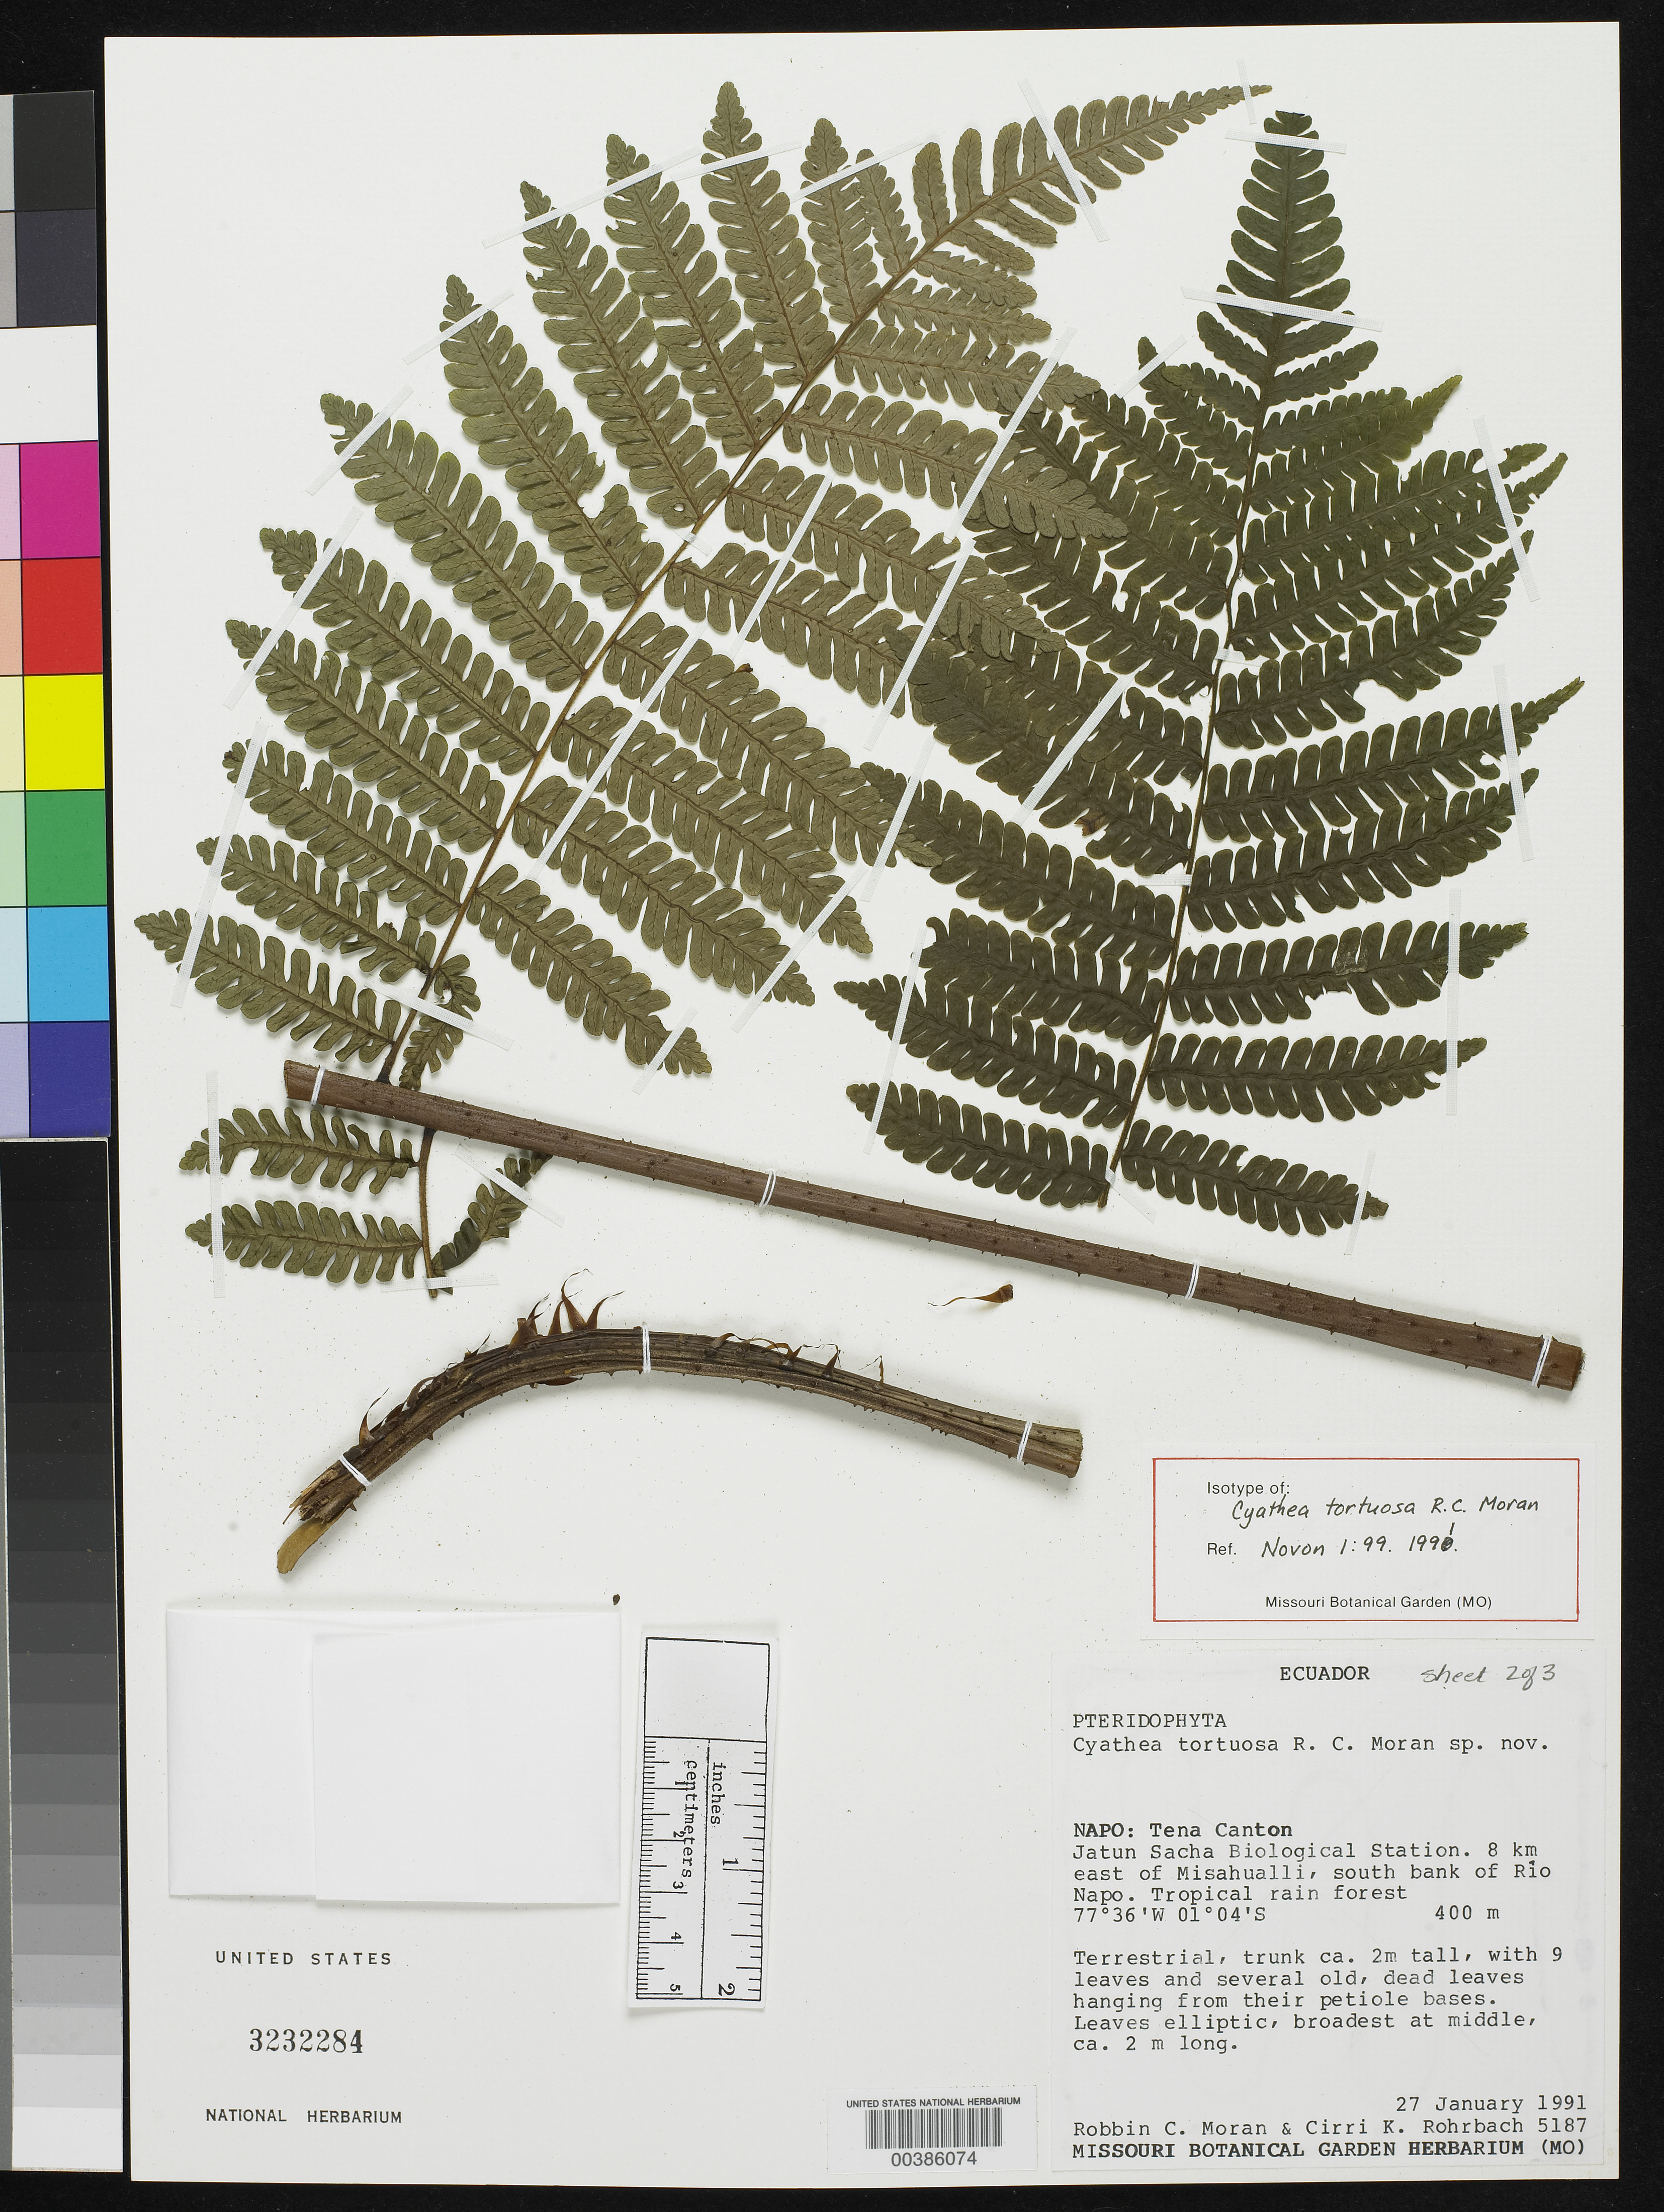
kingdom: Plantae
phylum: Tracheophyta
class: Polypodiopsida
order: Cyatheales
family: Cyatheaceae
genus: Cyathea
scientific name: Cyathea tortuosa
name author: R.C. Moran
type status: Isotype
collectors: R. C. Moran & C. K. Rohrbach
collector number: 5187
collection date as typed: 27 Jan 1991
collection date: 1991-01-27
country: Ecuador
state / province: Napo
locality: Tena Canton, Jatun Sacha Biological Station, 8 km E of Misahualli, S bank of Rio Napo.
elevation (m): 400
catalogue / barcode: US 3232284